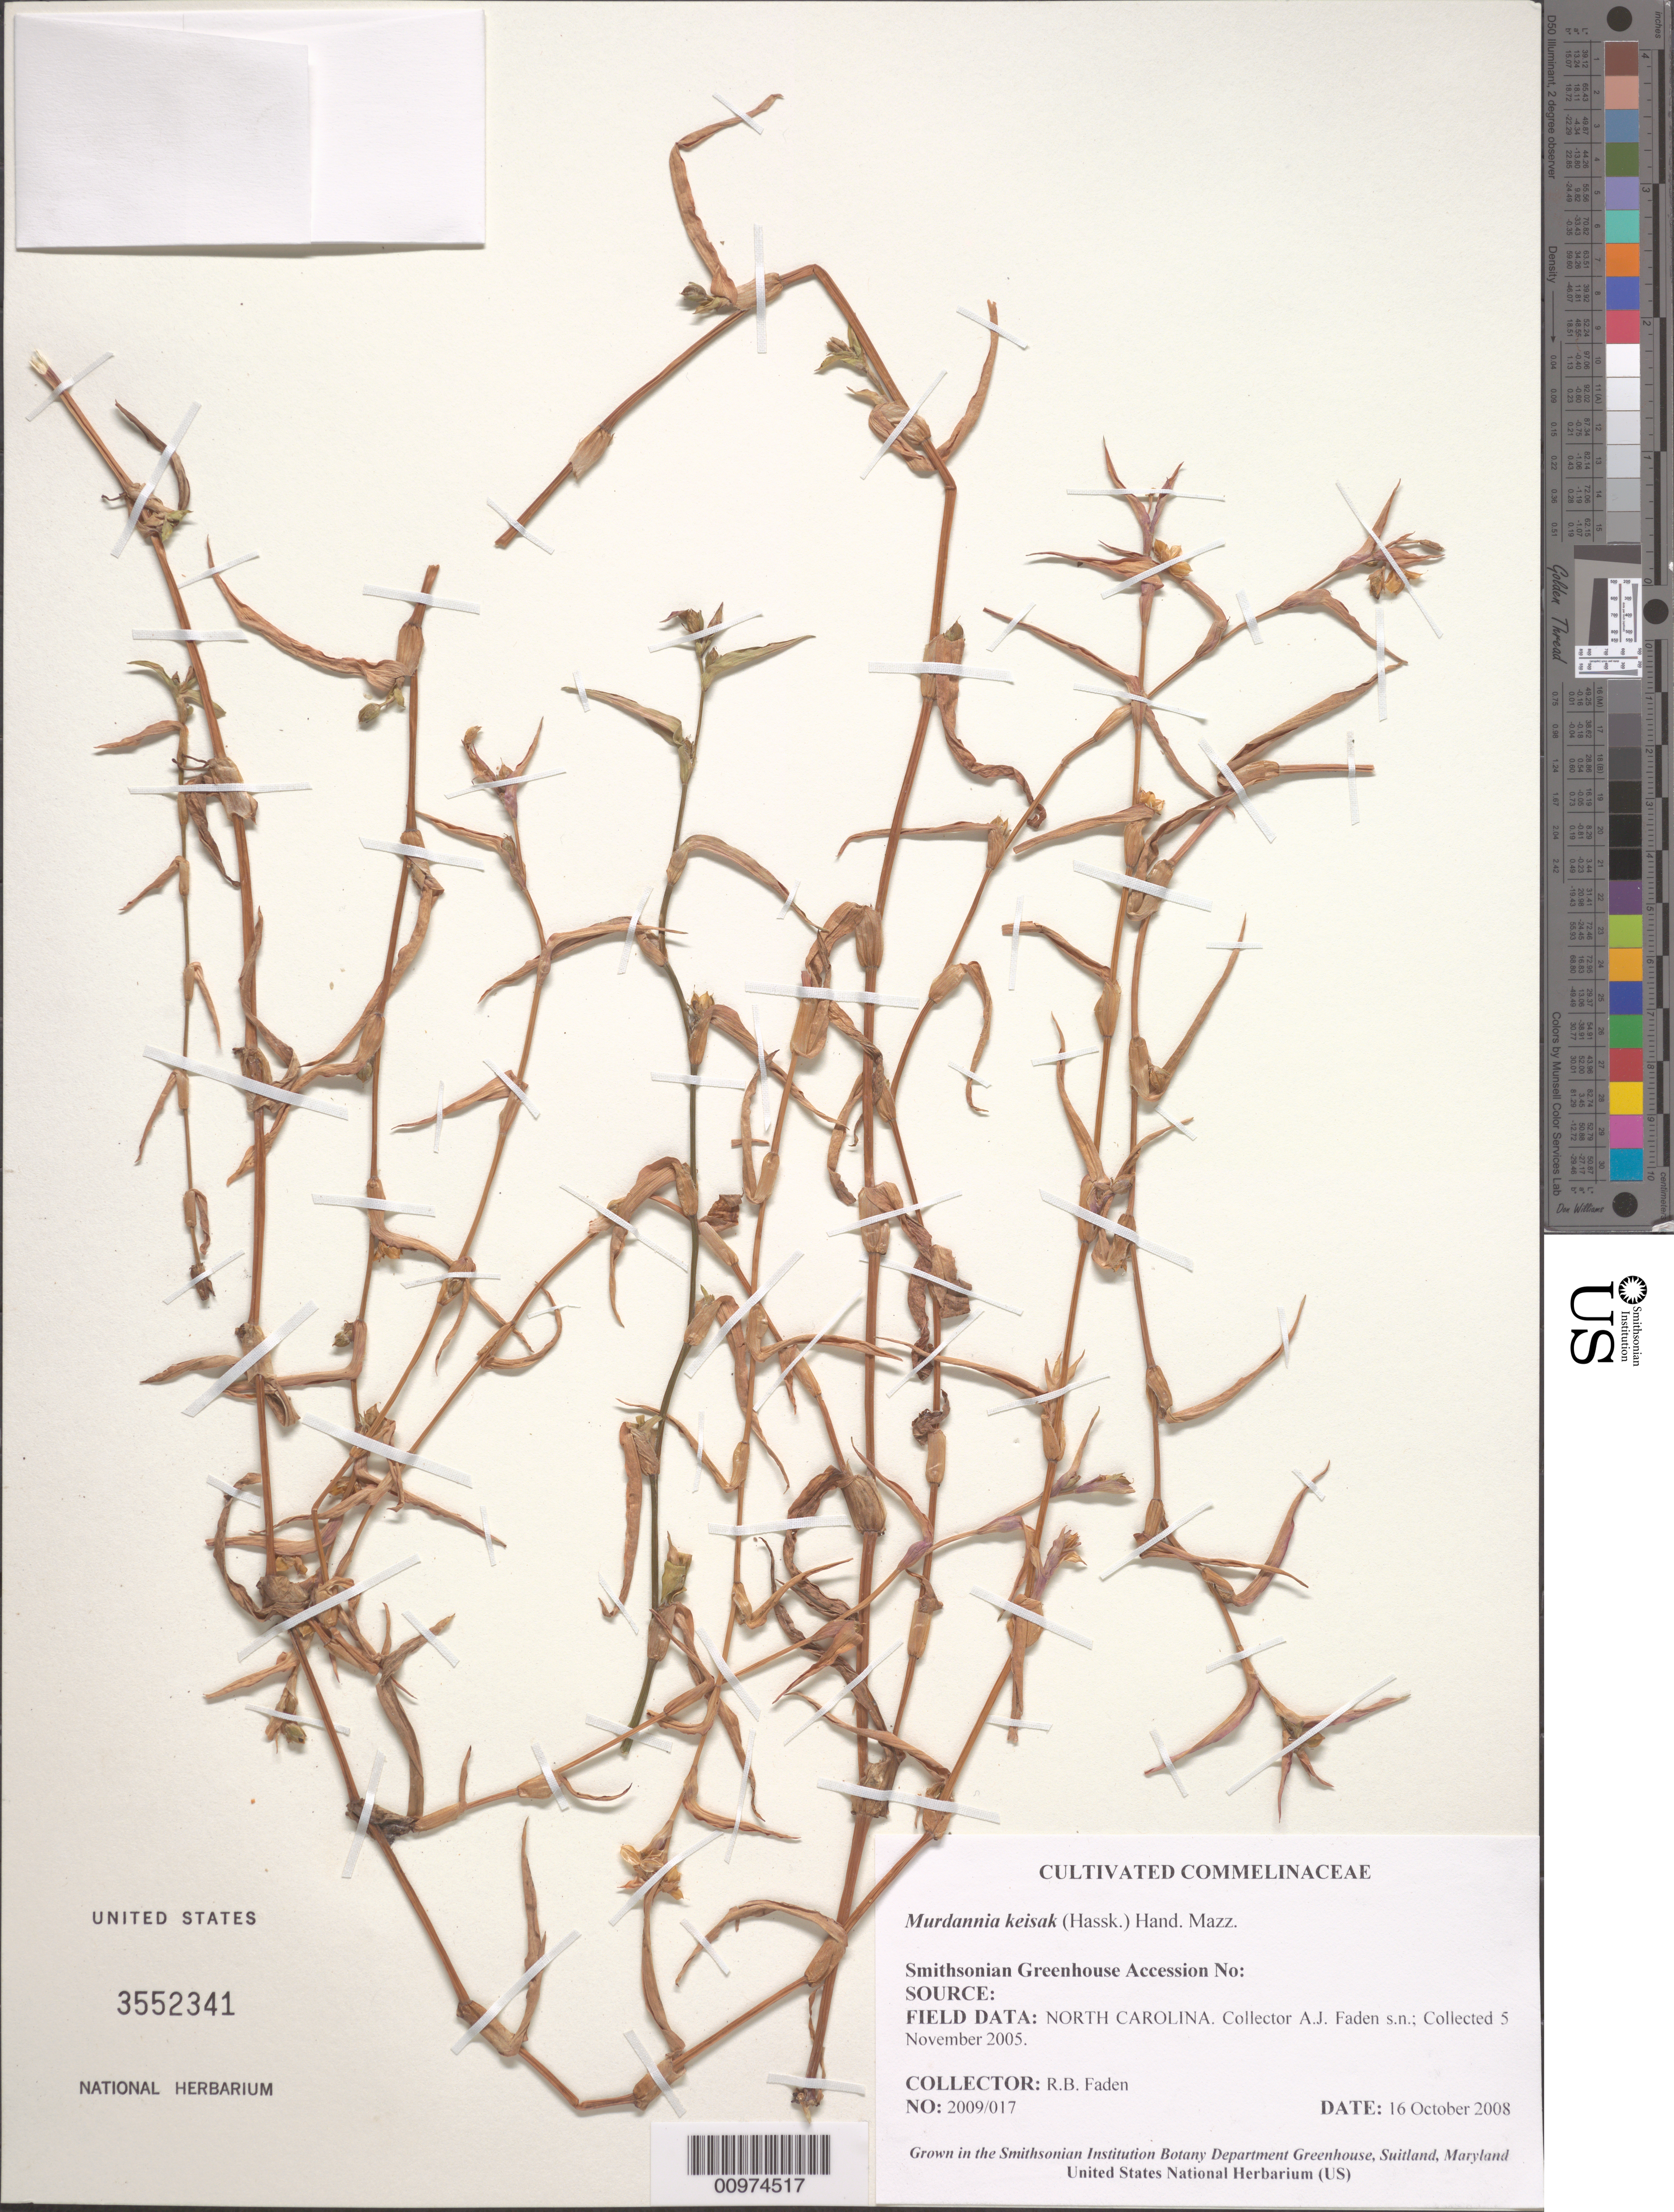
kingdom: Plantae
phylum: Tracheophyta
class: Liliopsida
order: Commelinales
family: Commelinaceae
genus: Murdannia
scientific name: Murdannia keisak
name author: (Hassk.) Hand.-Mazz.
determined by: Faden, Robert B., (US), Smithsonian Institution - National Museum of Natural History (UNITED STATES)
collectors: R. B. Faden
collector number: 2009/017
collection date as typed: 16 Oct 2008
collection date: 2008-10-16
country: United States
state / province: NORTH CAROLINA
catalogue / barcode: US 3552341